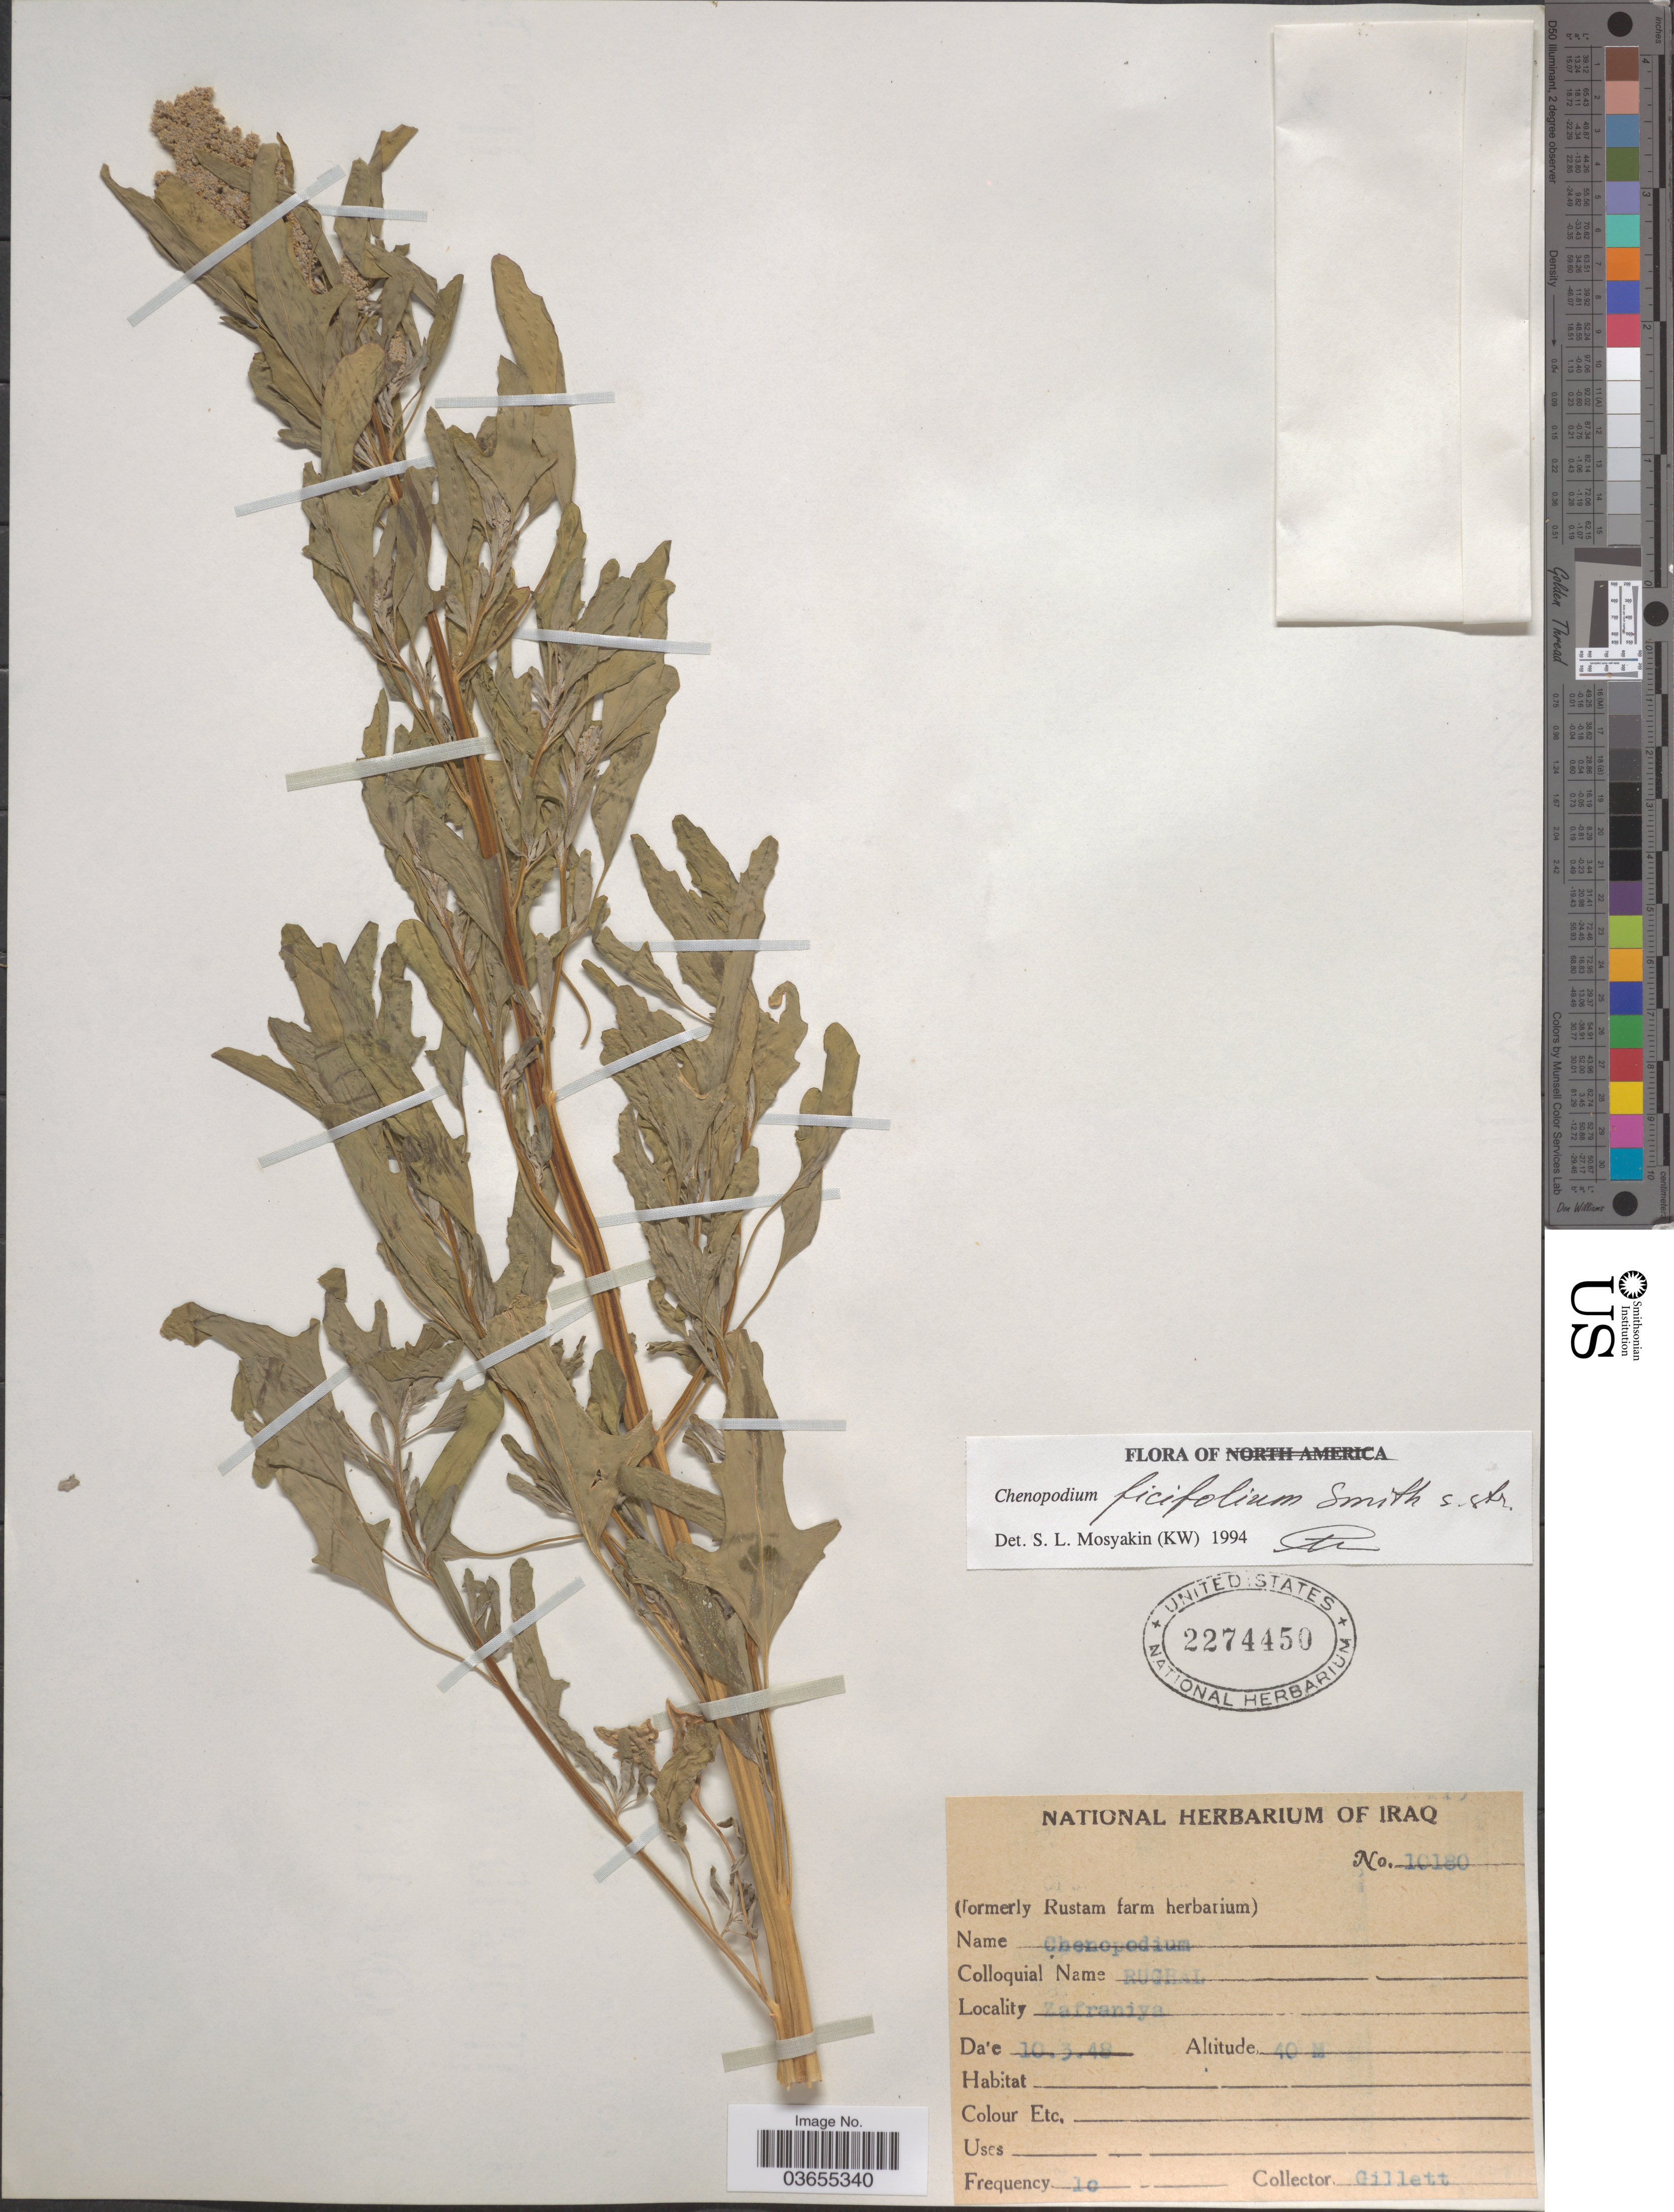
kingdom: Plantae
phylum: Tracheophyta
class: Magnoliopsida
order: Caryophyllales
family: Amaranthaceae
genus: Chenopodium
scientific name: Chenopodium ficifolium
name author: Sm.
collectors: Gillett, --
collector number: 10180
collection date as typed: Transcribed d/m/y: 10/3/48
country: Iraq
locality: Zafraniya.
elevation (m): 40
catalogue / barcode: US 2274450